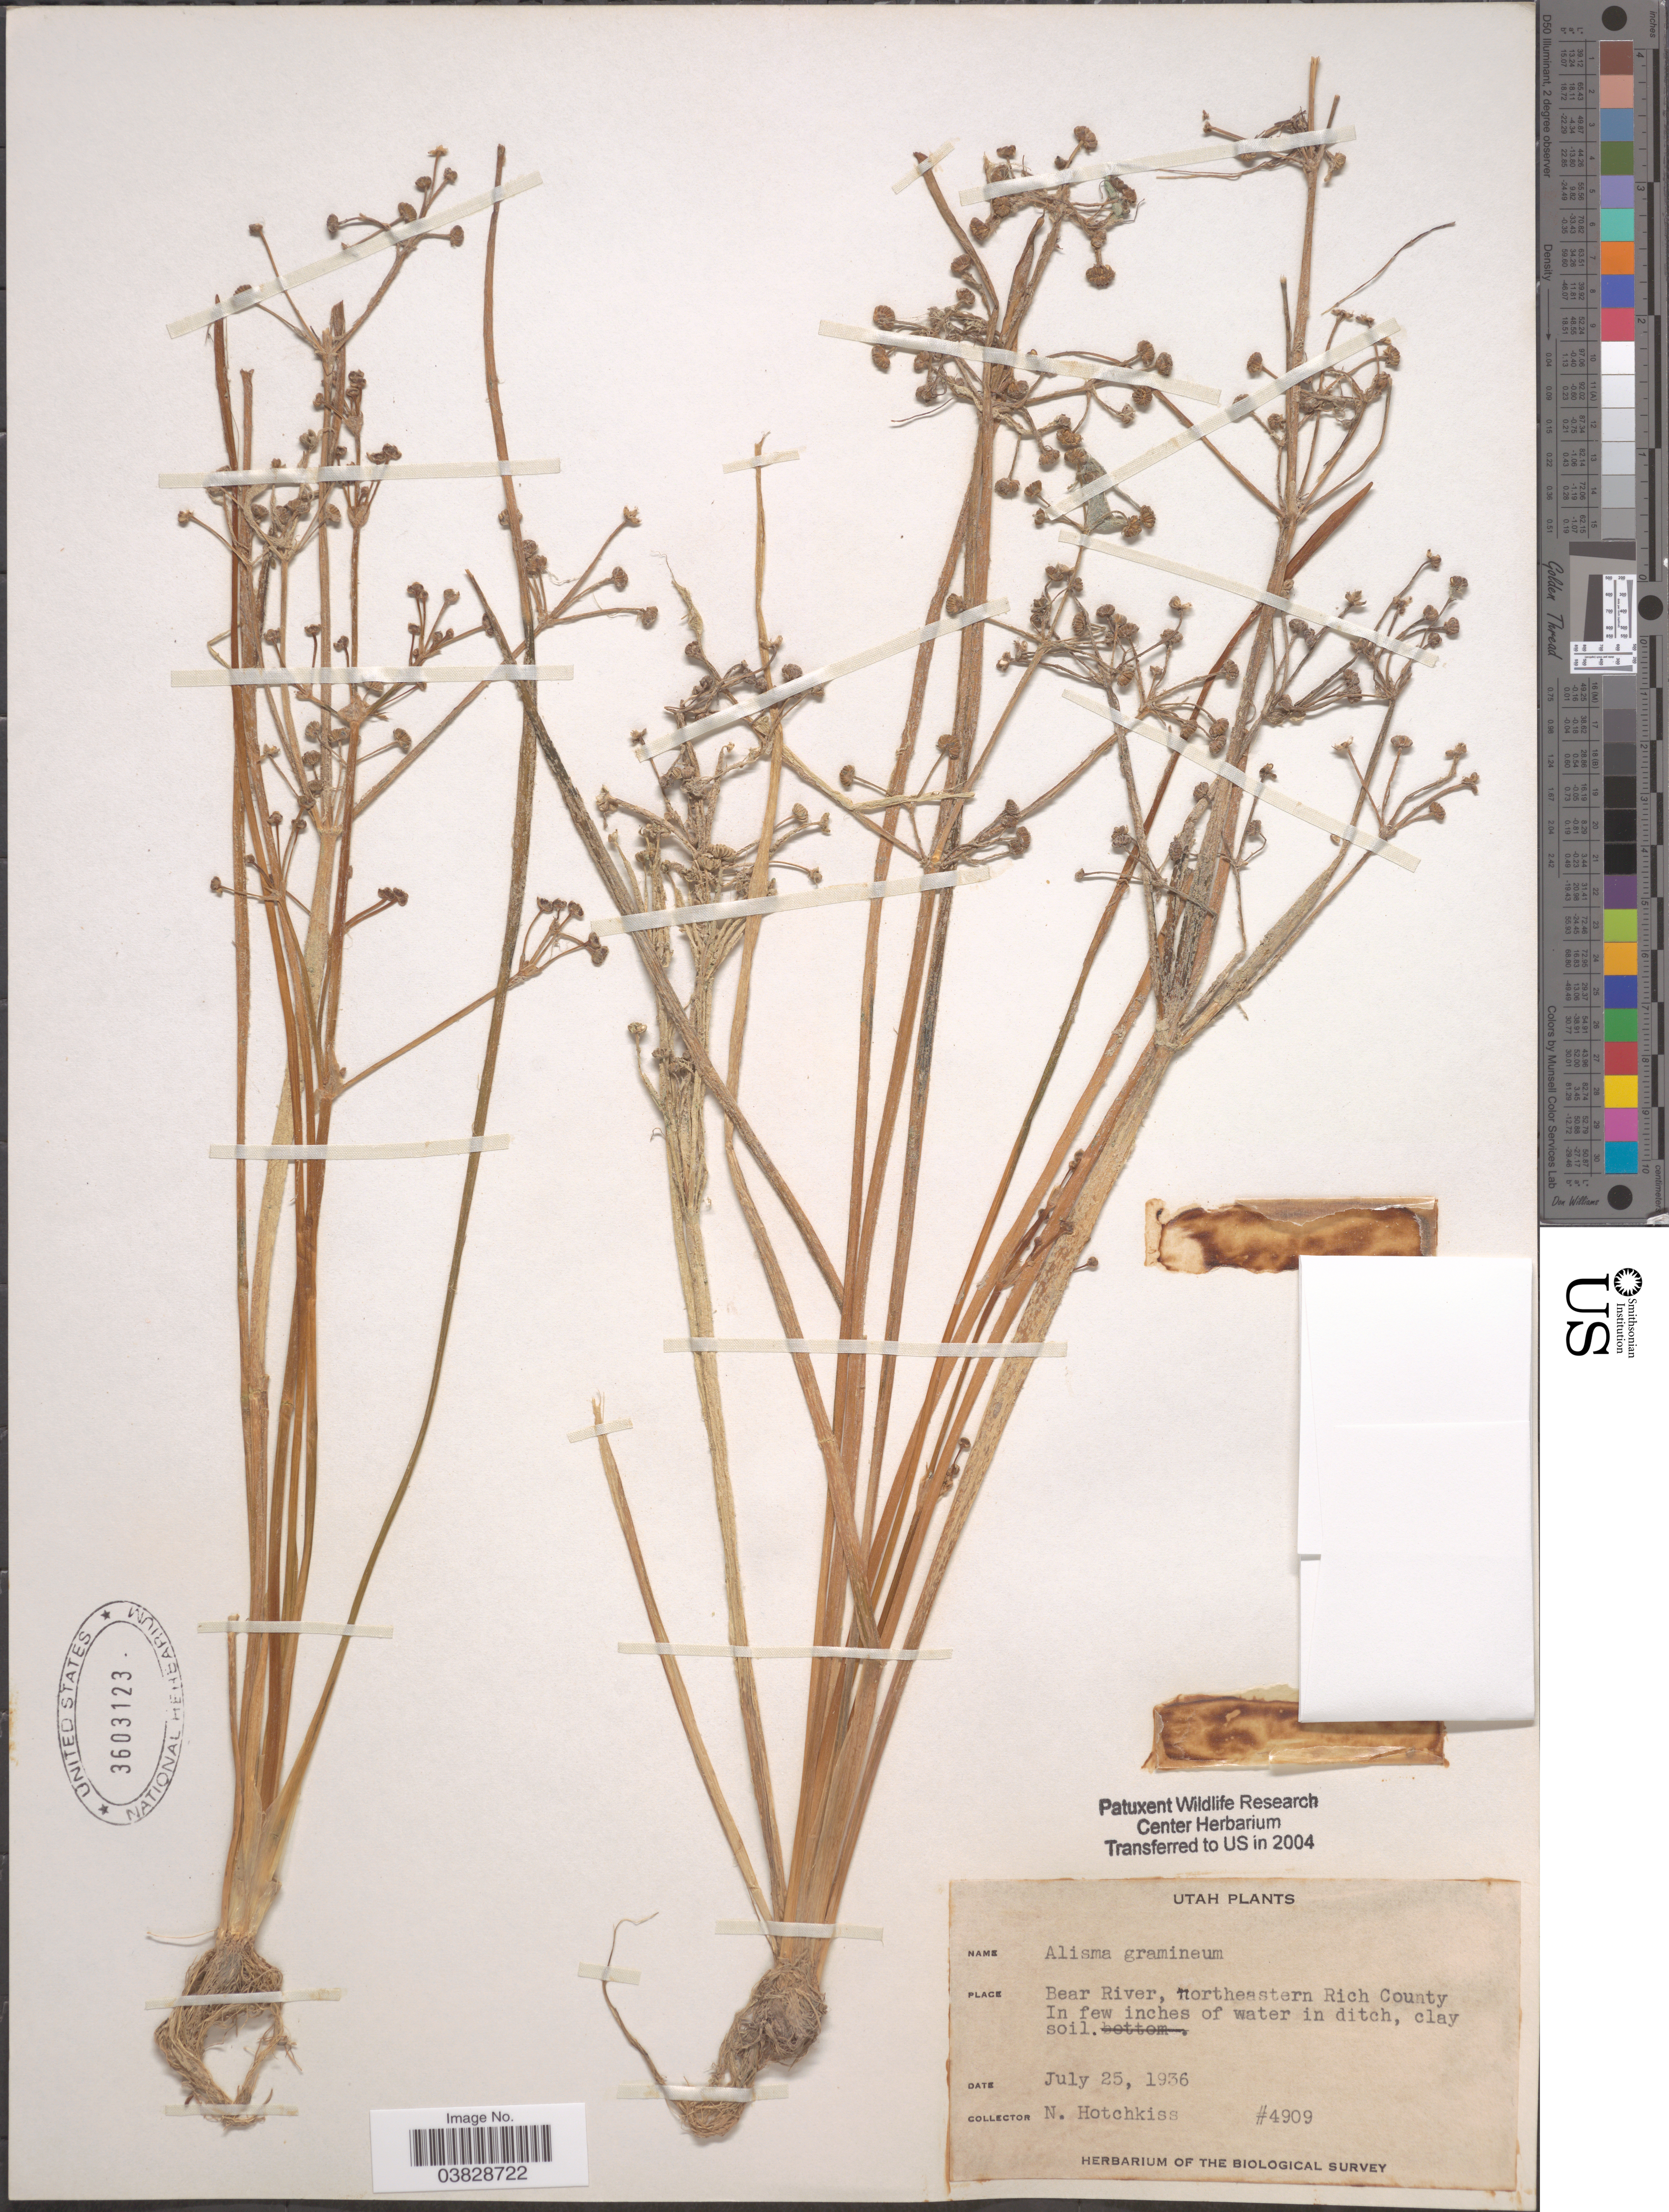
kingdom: Plantae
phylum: Tracheophyta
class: Liliopsida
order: Alismatales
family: Alismataceae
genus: Alisma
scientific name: Alisma gramineum var. graminifolia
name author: (Wahlenb.) A.J.Hendricks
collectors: N. Hotchkiss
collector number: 4909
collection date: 1936-07-25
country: United States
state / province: Utah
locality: Bear River, northeastern Rich County.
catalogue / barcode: US 3603123